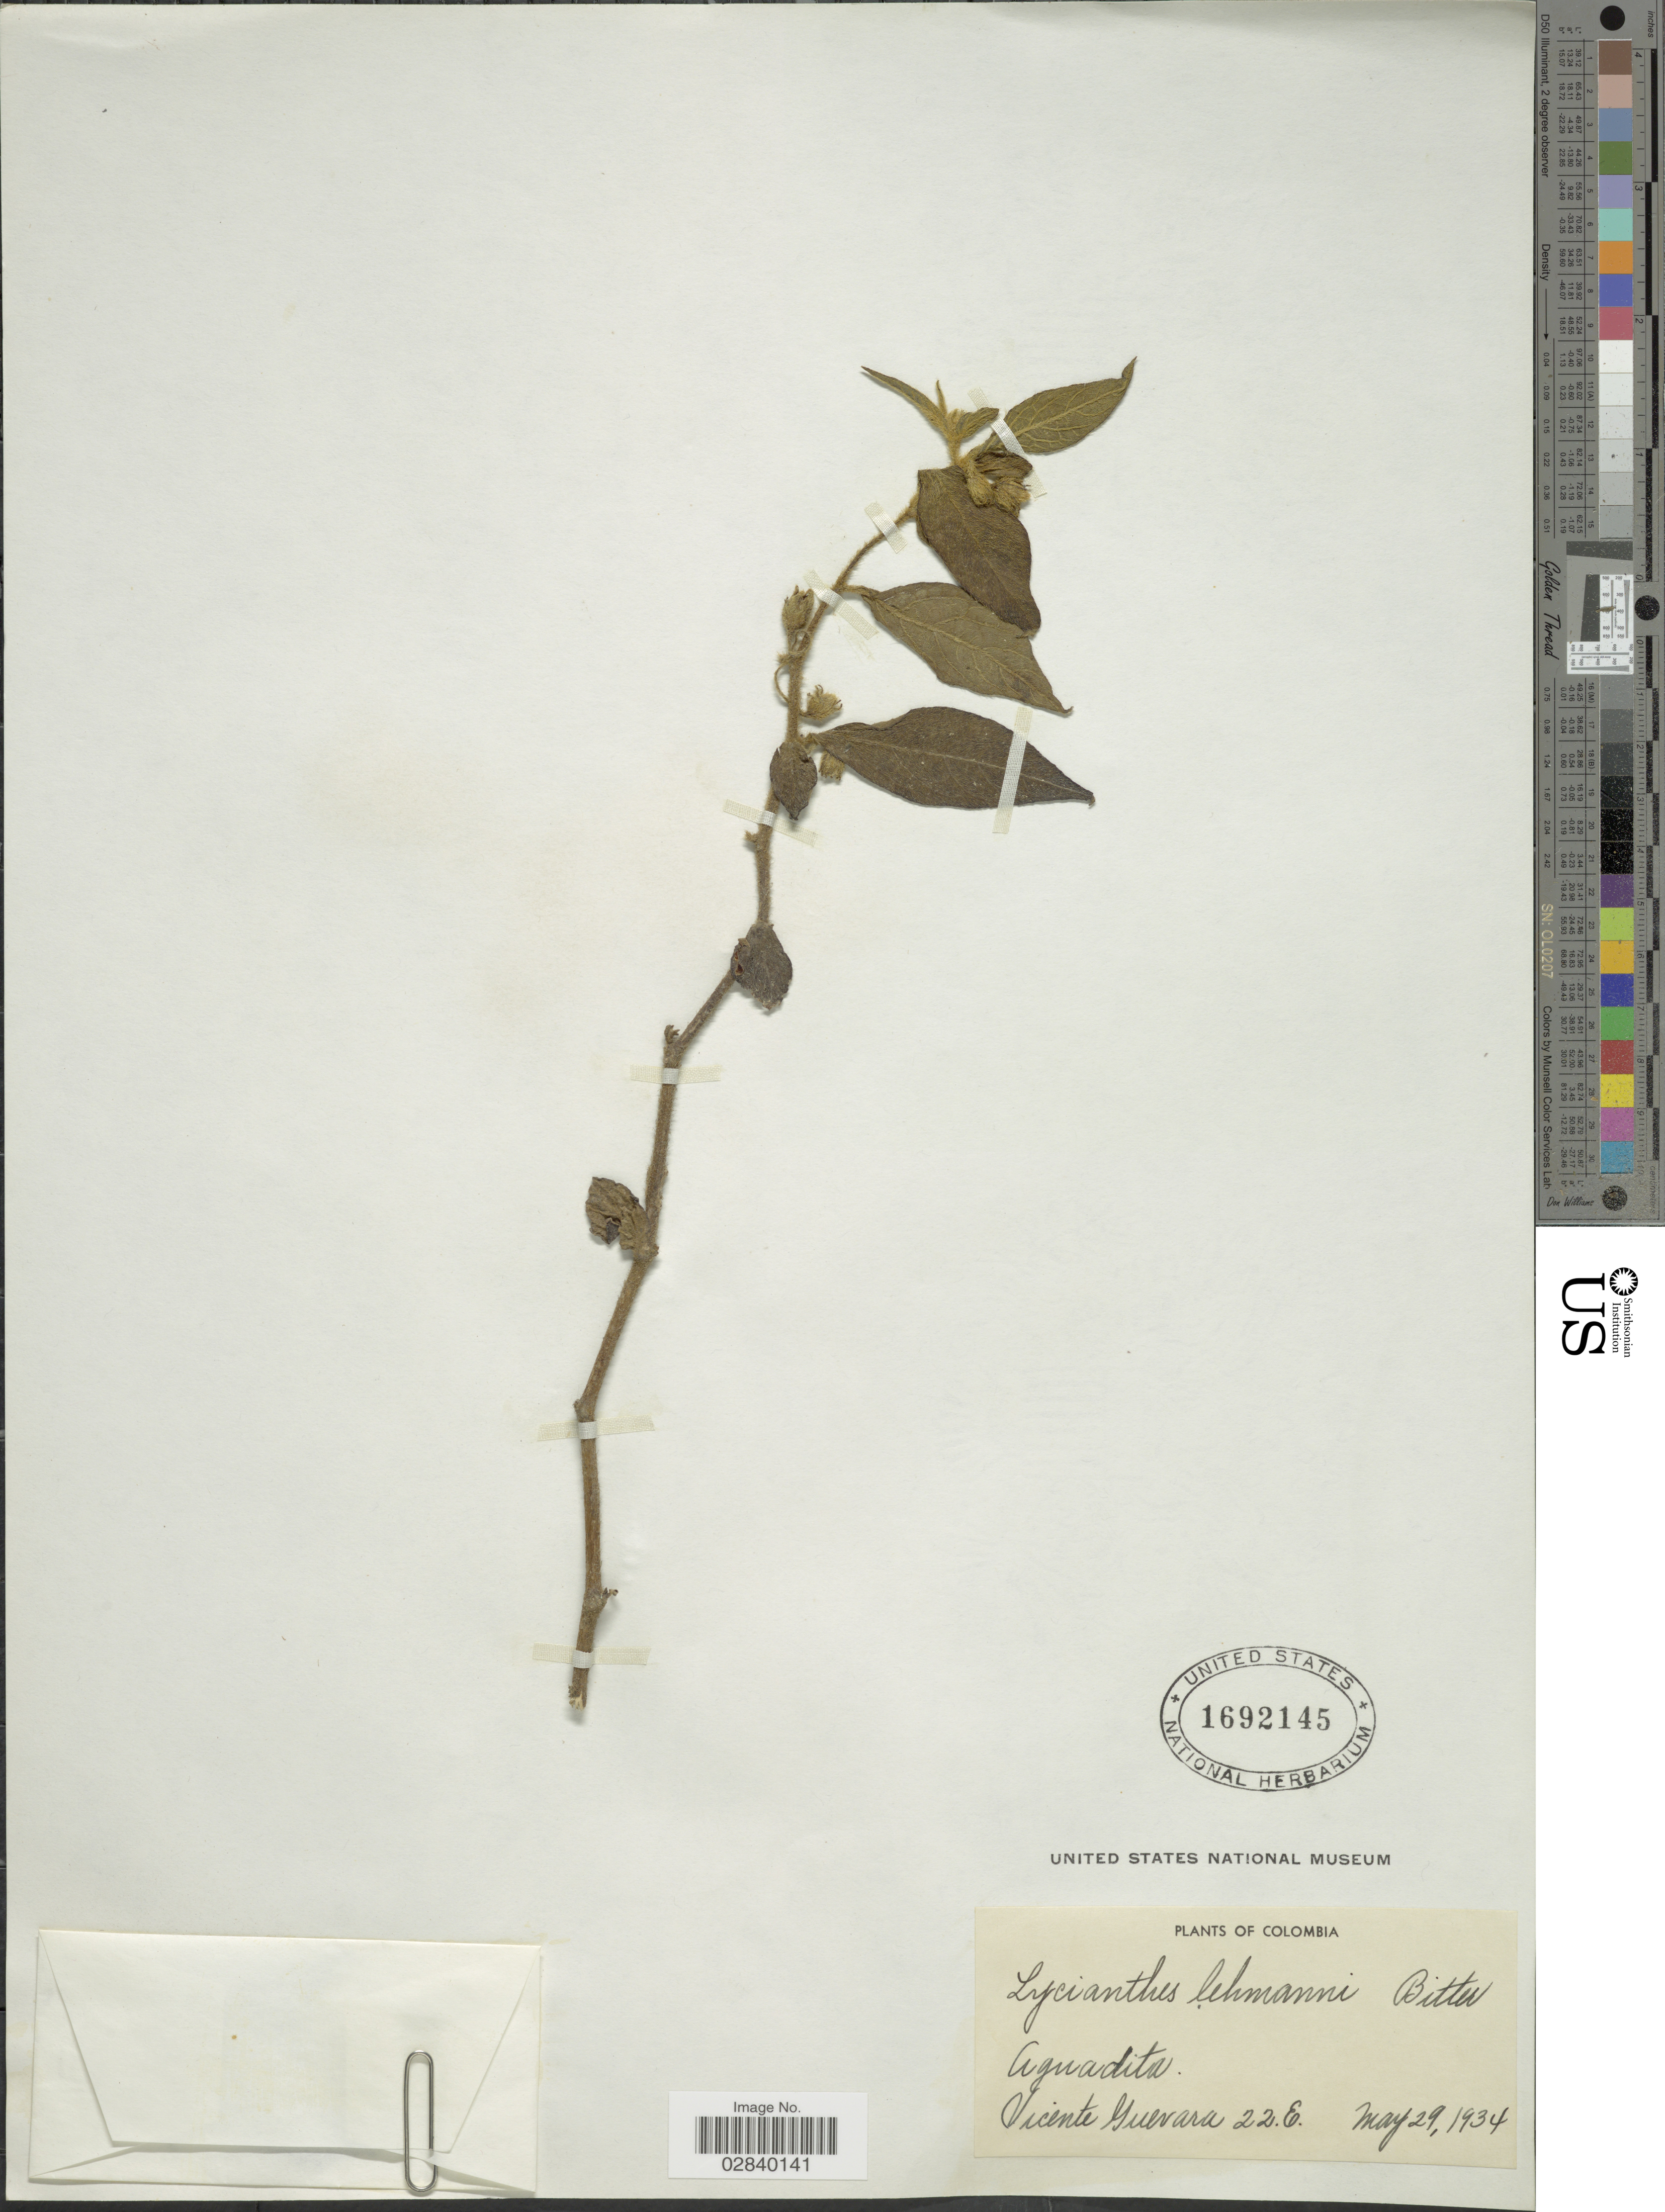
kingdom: Plantae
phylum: Tracheophyta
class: Magnoliopsida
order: Solanales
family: Solanaceae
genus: Lycianthes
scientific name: Lycianthes acutifolia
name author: (Ruiz & Pav.) Bitter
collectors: V. Guevara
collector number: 22E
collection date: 1934-05-29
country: Colombia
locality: Aguadita.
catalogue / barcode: US 1692145